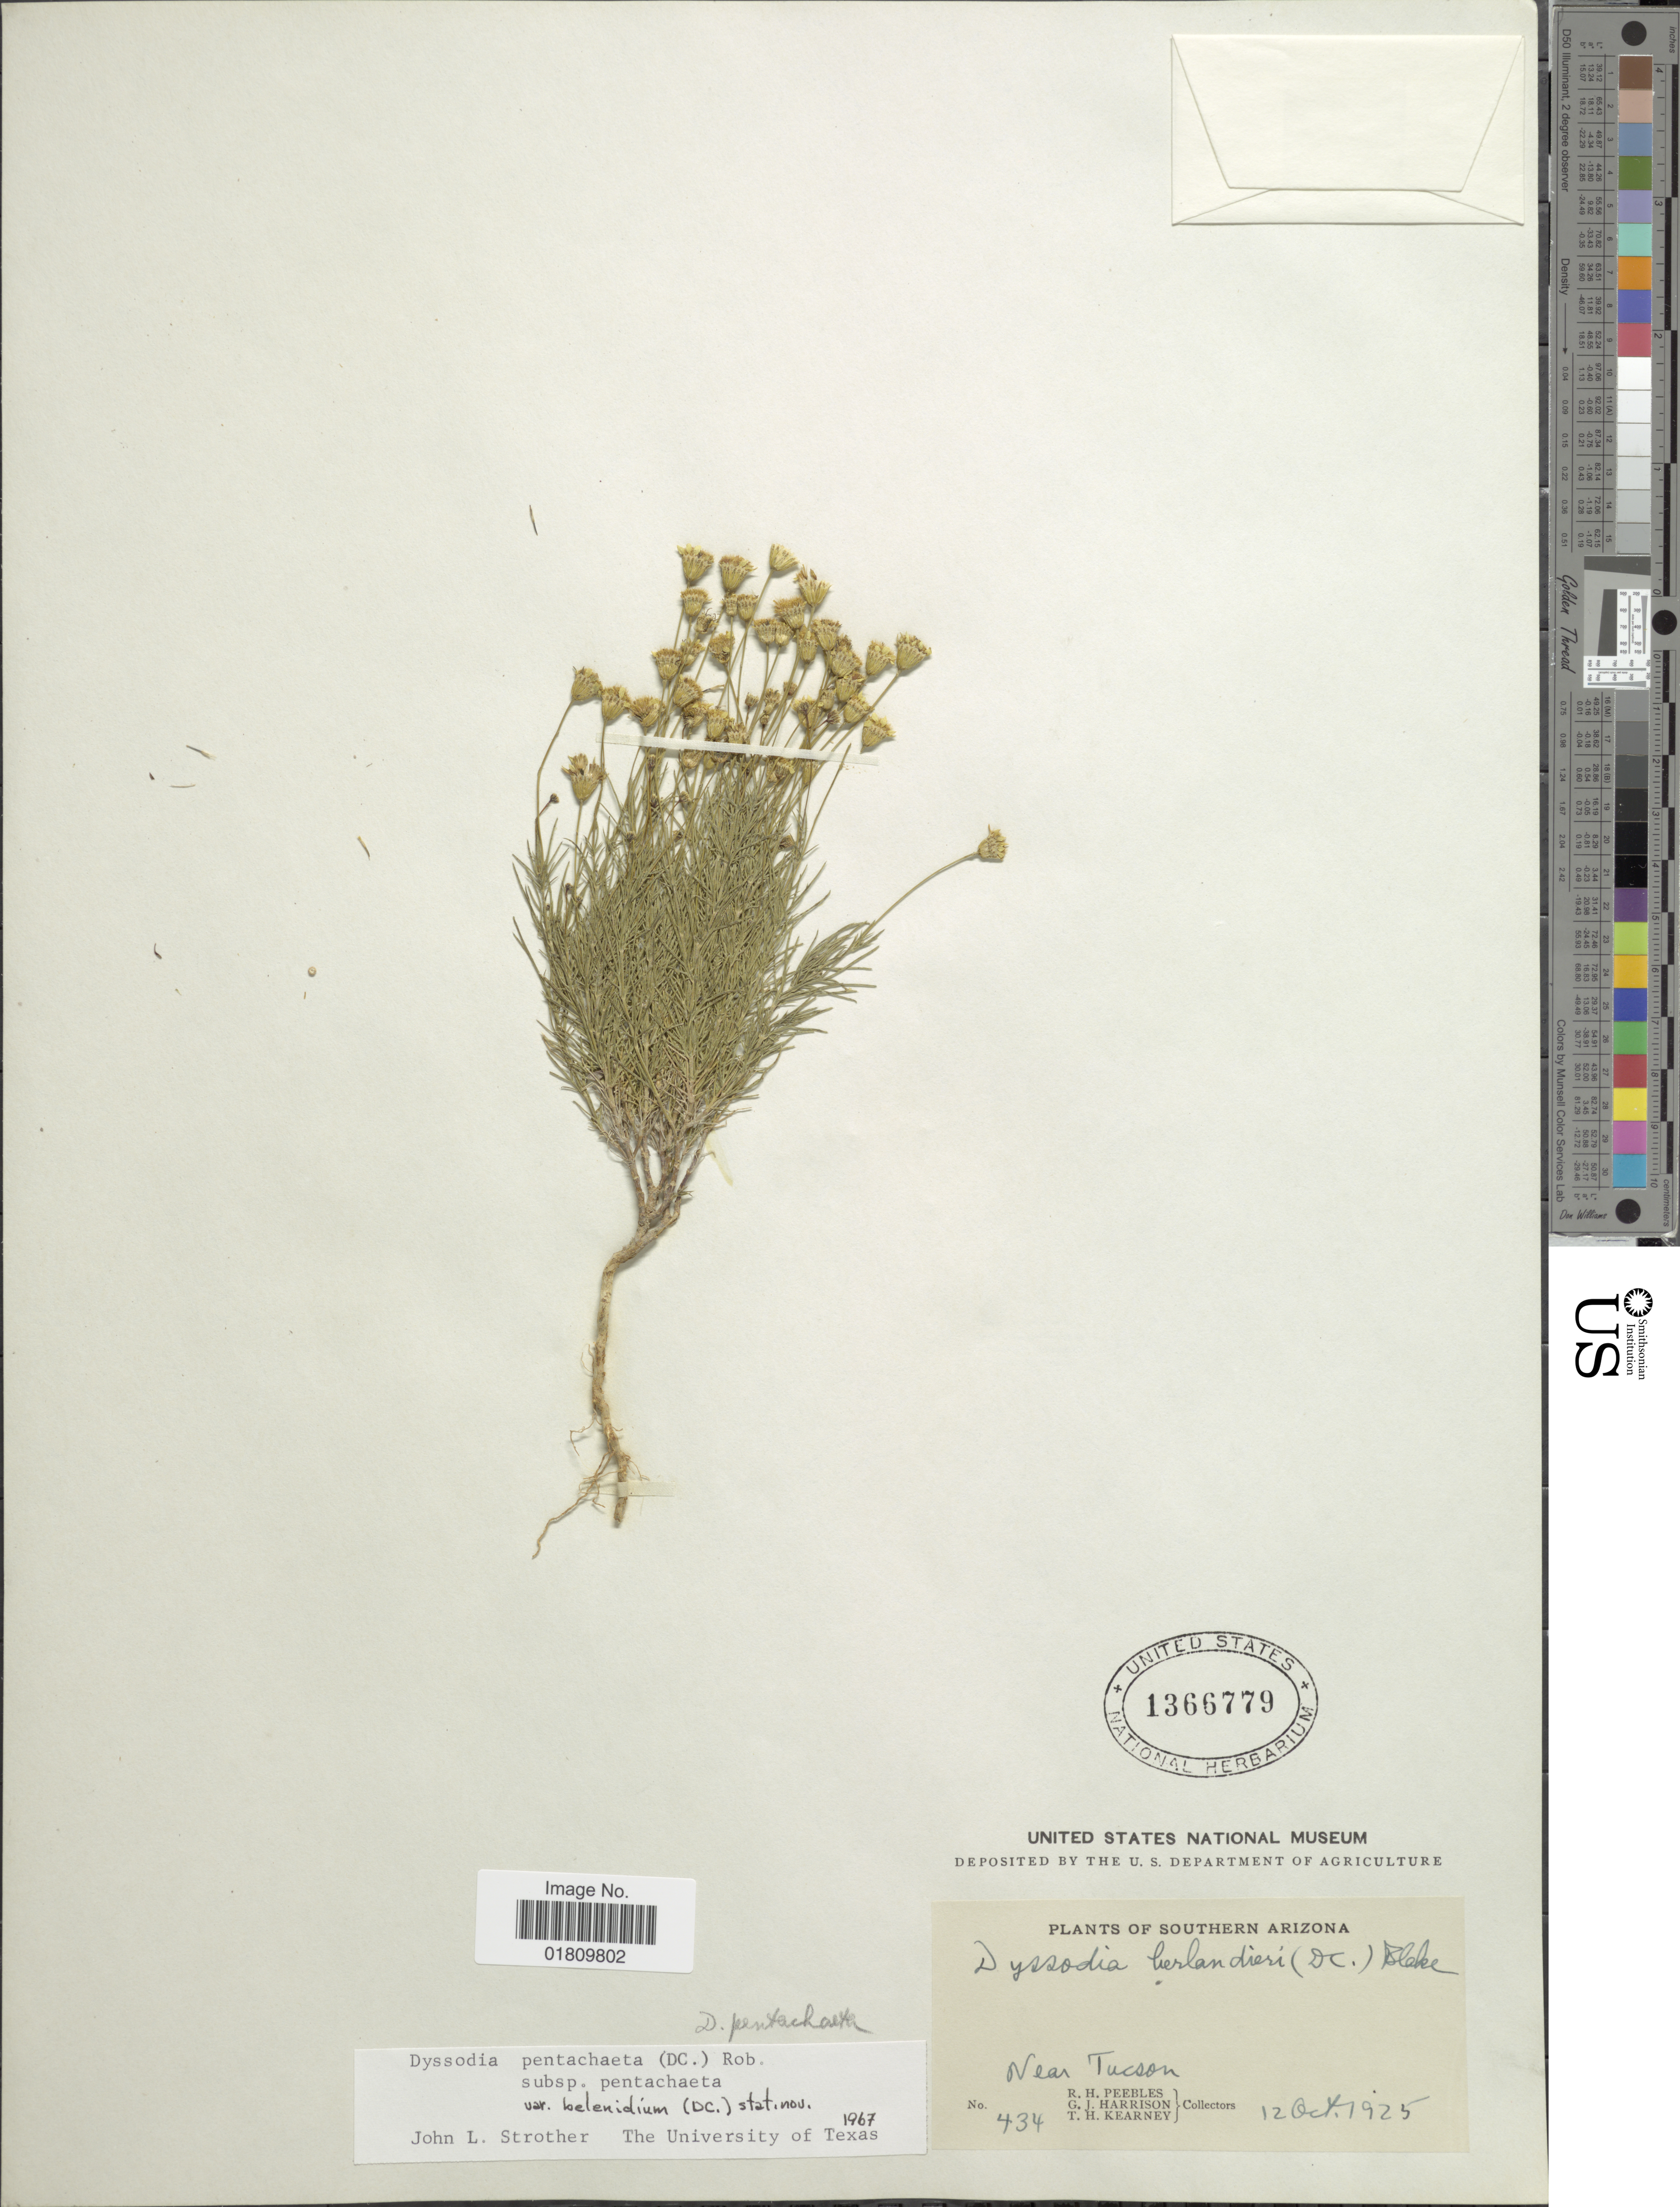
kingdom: Plantae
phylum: Tracheophyta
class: Magnoliopsida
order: Asterales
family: Asteraceae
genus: Thymophylla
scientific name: Thymophylla pentachaeta var. belenidium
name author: (DC.) Strother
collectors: R. H. Peebles, G. J. Harrison & T. H. Kearney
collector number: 434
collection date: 1925-10-12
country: United States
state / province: Arizona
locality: Southern Arizona, near Tucson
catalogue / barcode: US 1366779